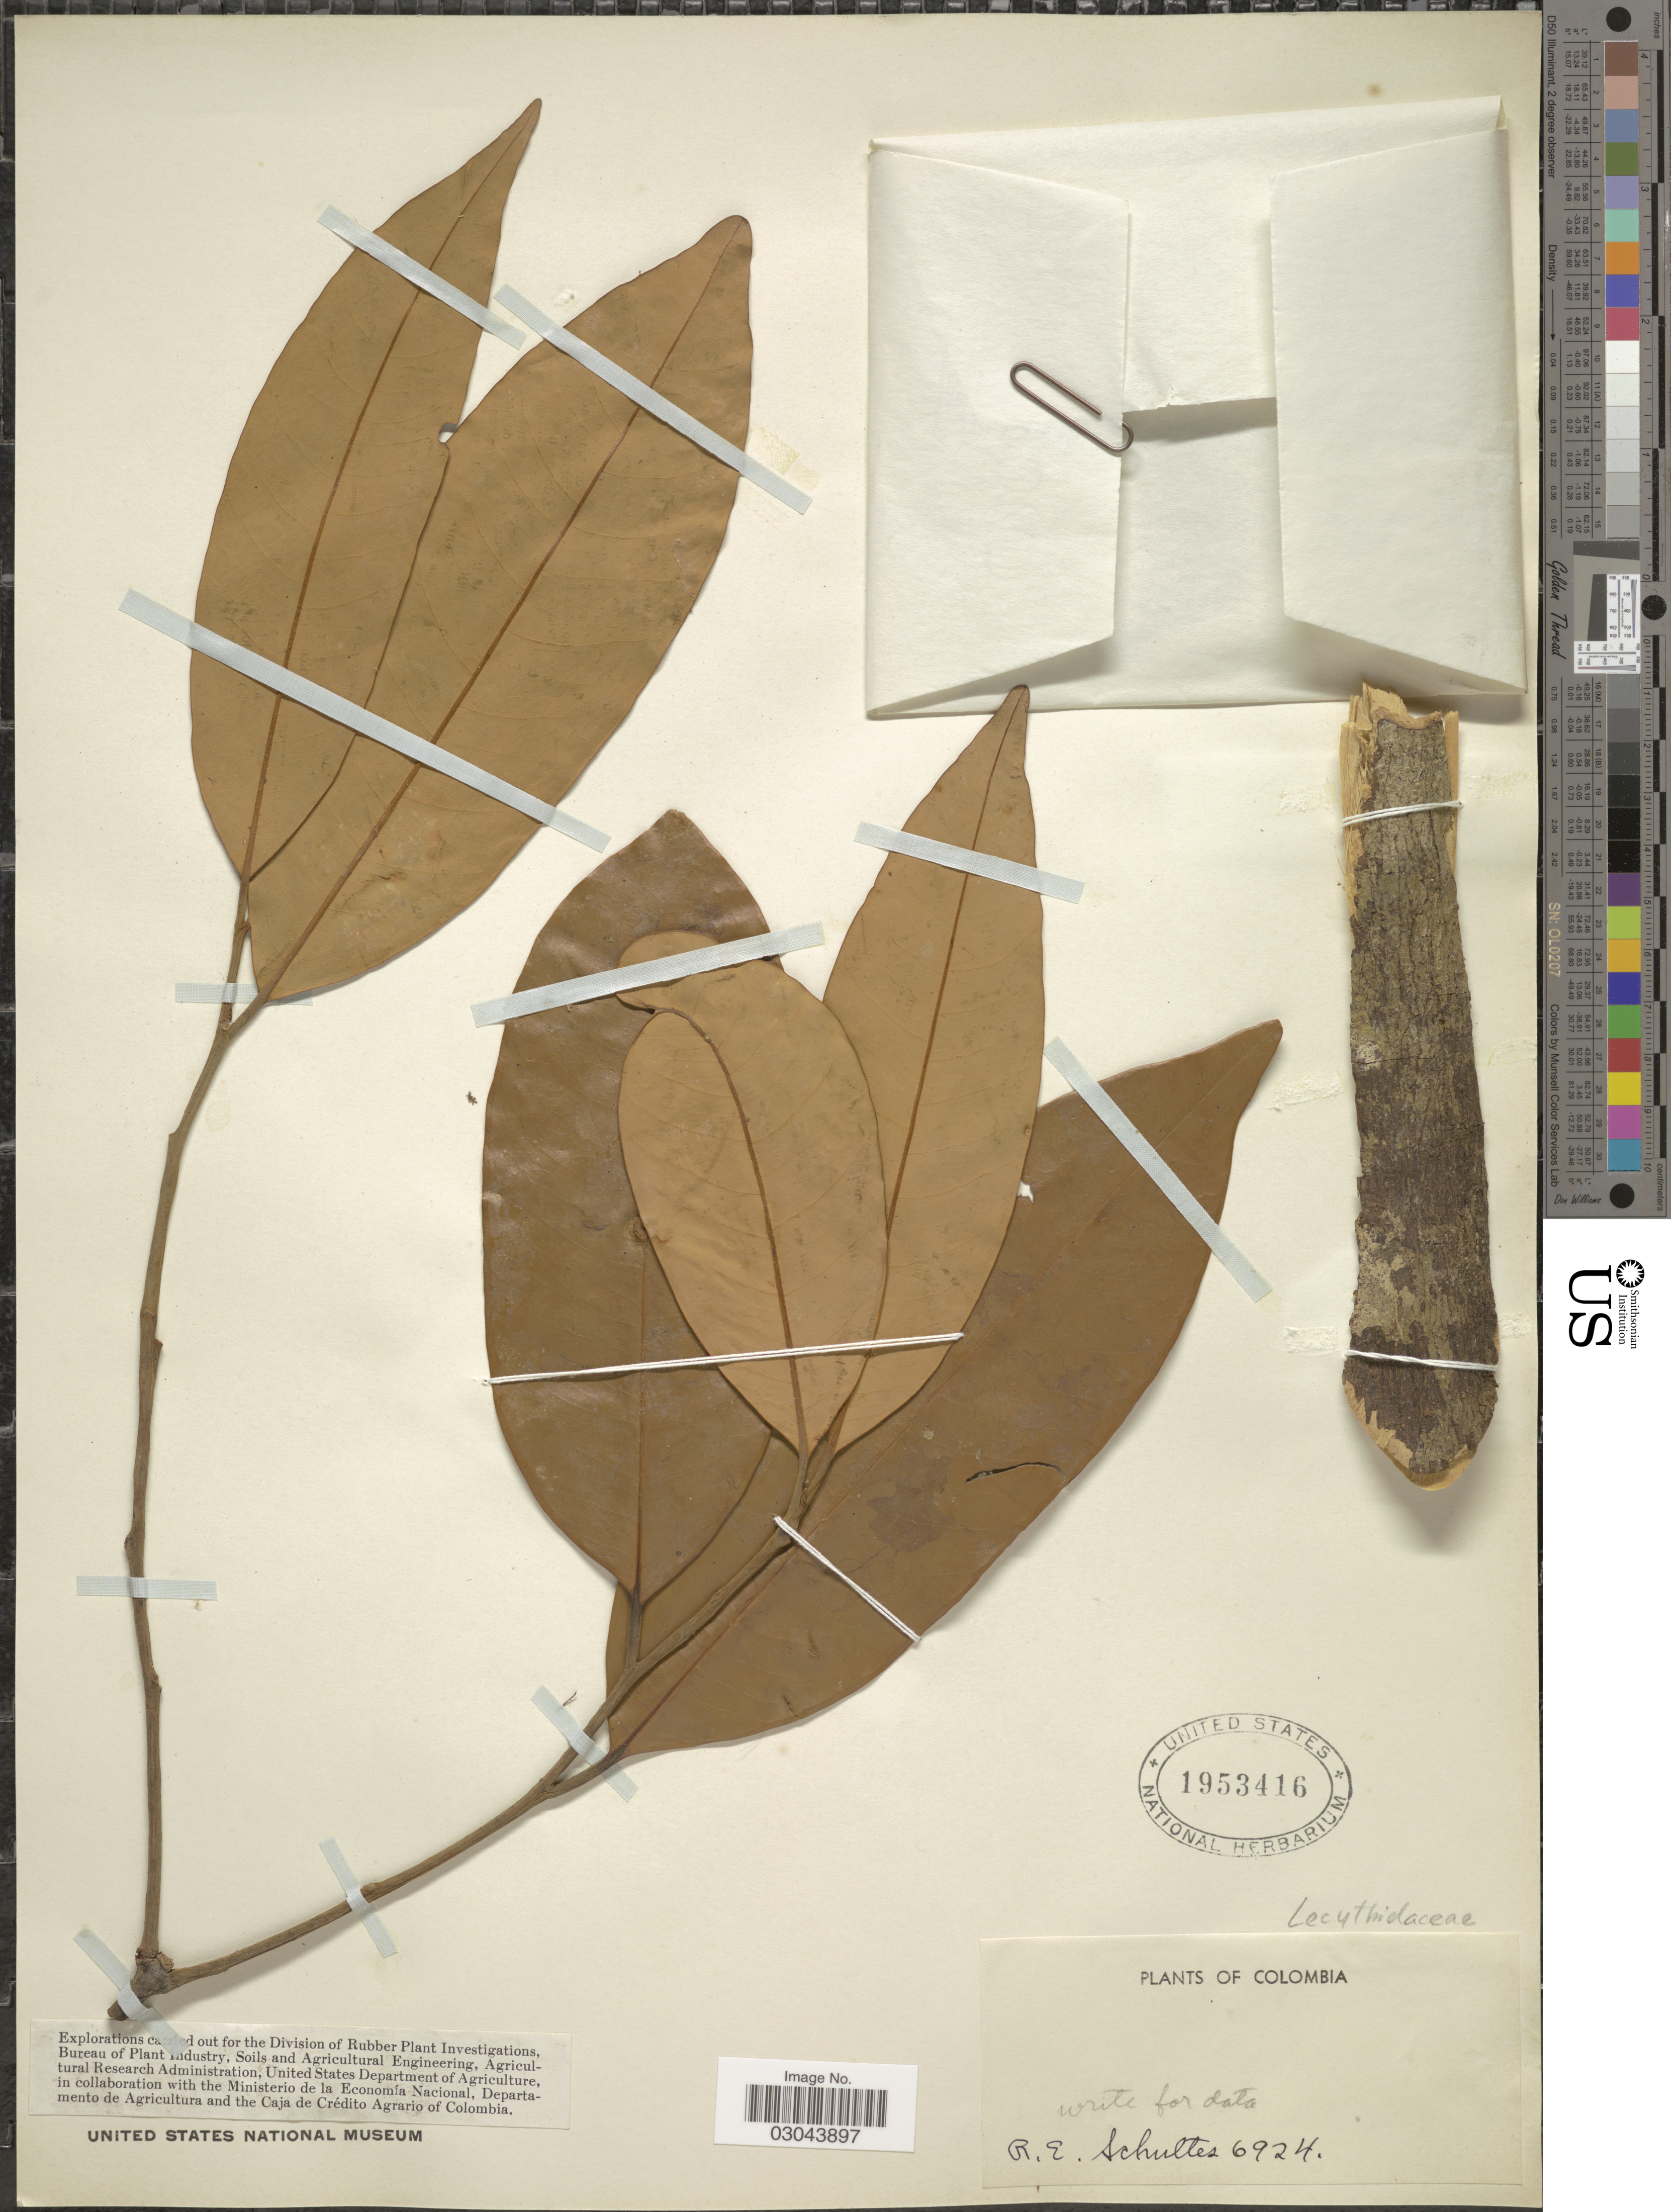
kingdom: Plantae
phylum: Tracheophyta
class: Magnoliopsida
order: Ericales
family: Lecythidaceae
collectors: R. E. Schultes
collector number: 6924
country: Colombia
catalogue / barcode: US 1953416